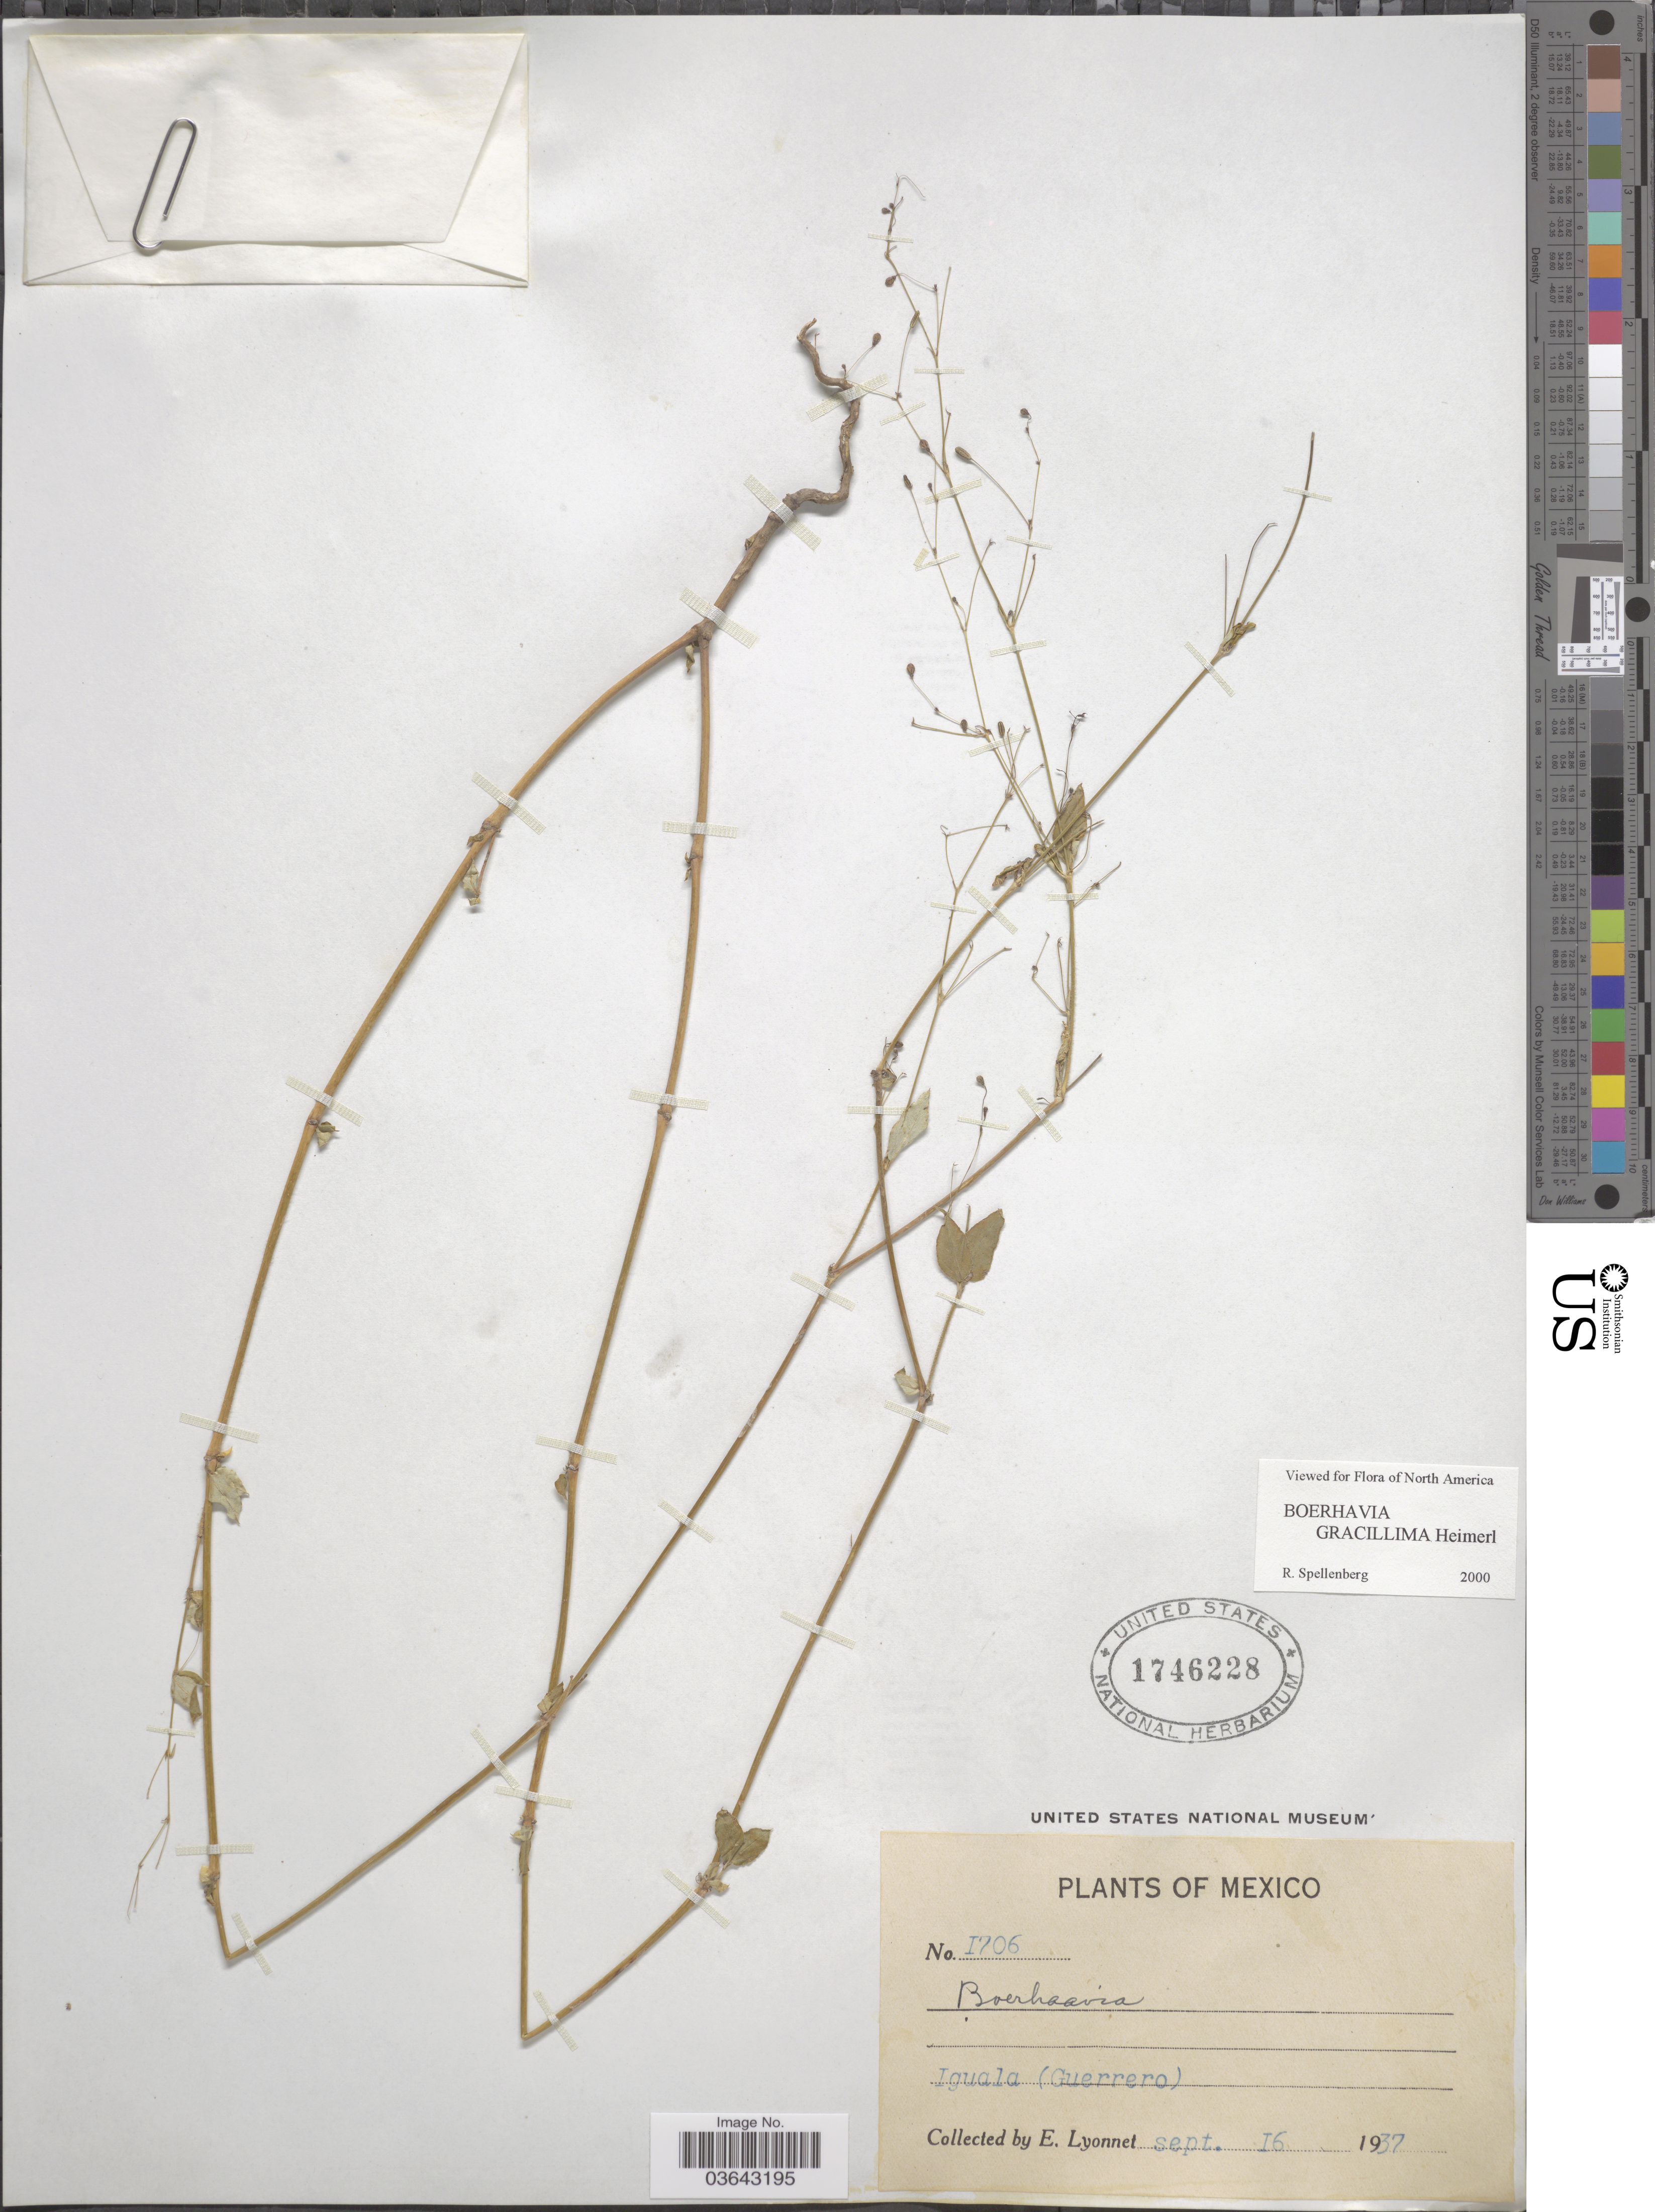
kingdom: Plantae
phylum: Tracheophyta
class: Magnoliopsida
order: Caryophyllales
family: Nyctaginaceae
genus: Boerhavia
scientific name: Boerhavia gracillima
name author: Heimerl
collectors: E. Lyonnet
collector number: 1706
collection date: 1937-09-16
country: Mexico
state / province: Guerrero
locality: Iguala.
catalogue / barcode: US 1746228